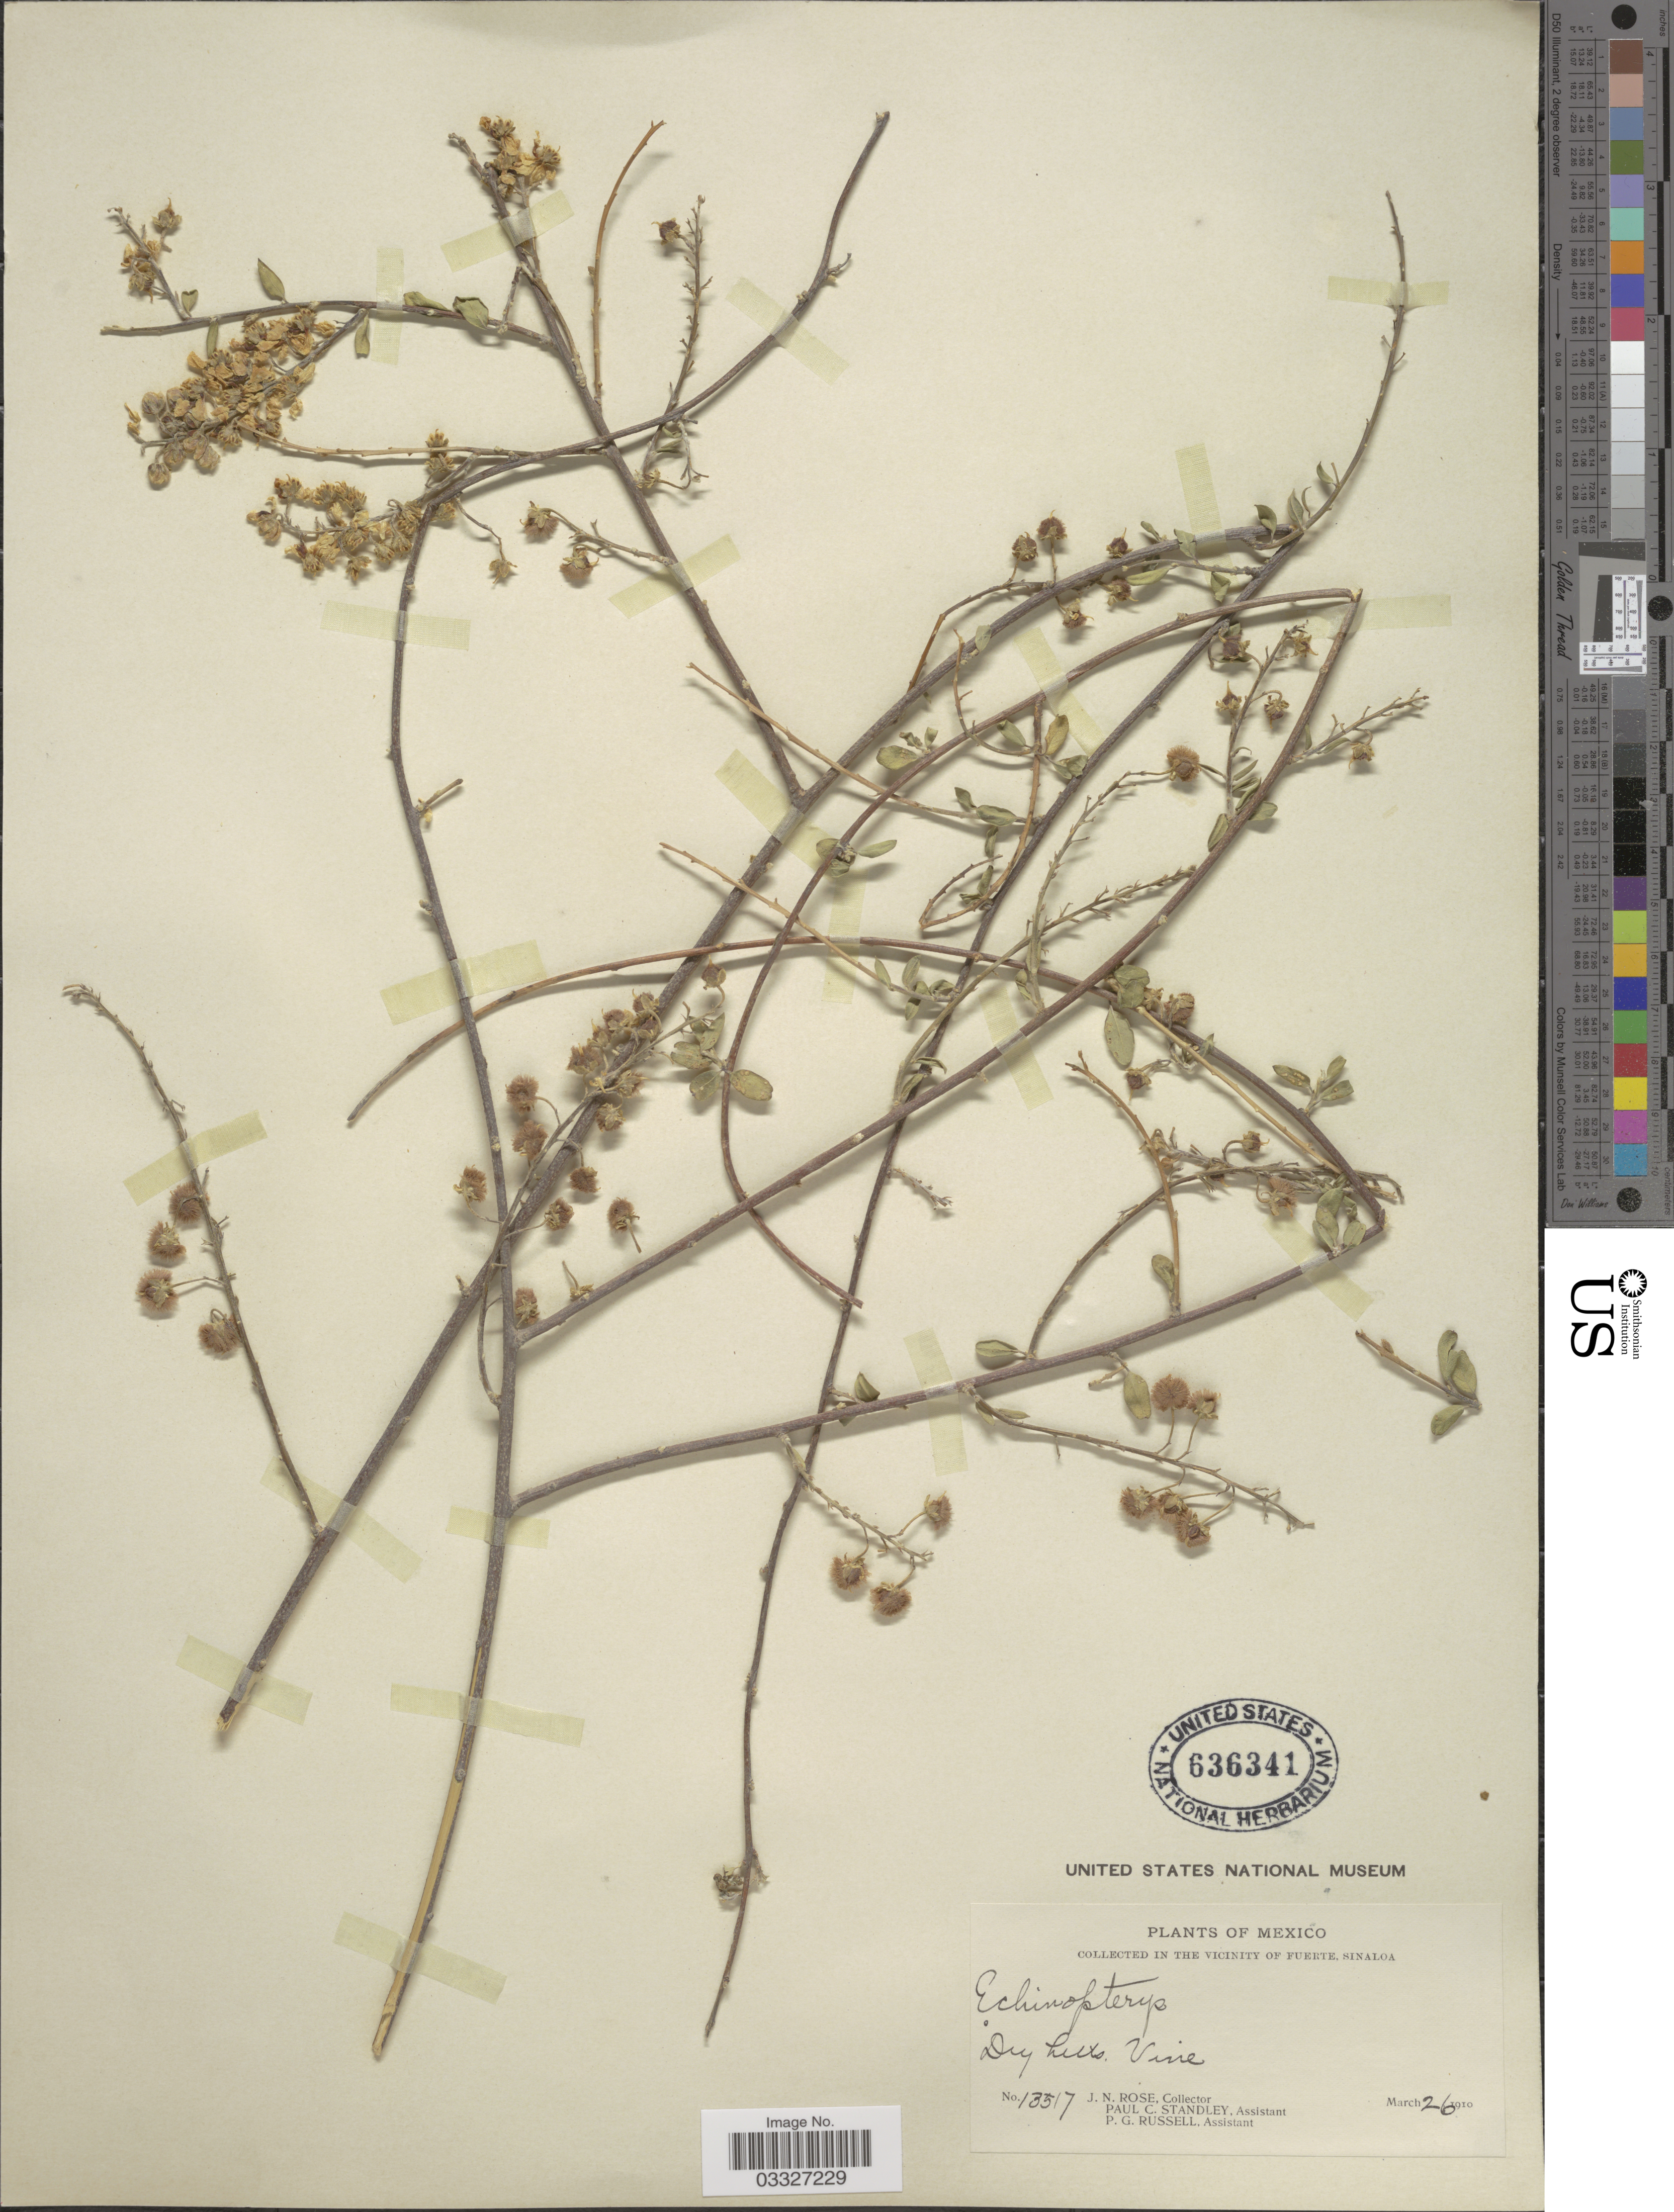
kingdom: Plantae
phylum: Tracheophyta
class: Magnoliopsida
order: Malpighiales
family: Malpighiaceae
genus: Echinopterys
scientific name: Echinopterys eglandulosa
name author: (A. Juss.) Small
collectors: J. N. Rose, P. C. Standley & P. G. Russell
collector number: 13517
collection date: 1910-03-26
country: Mexico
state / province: Sinaloa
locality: In the Vicinity of Fuerte.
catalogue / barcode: US 636341